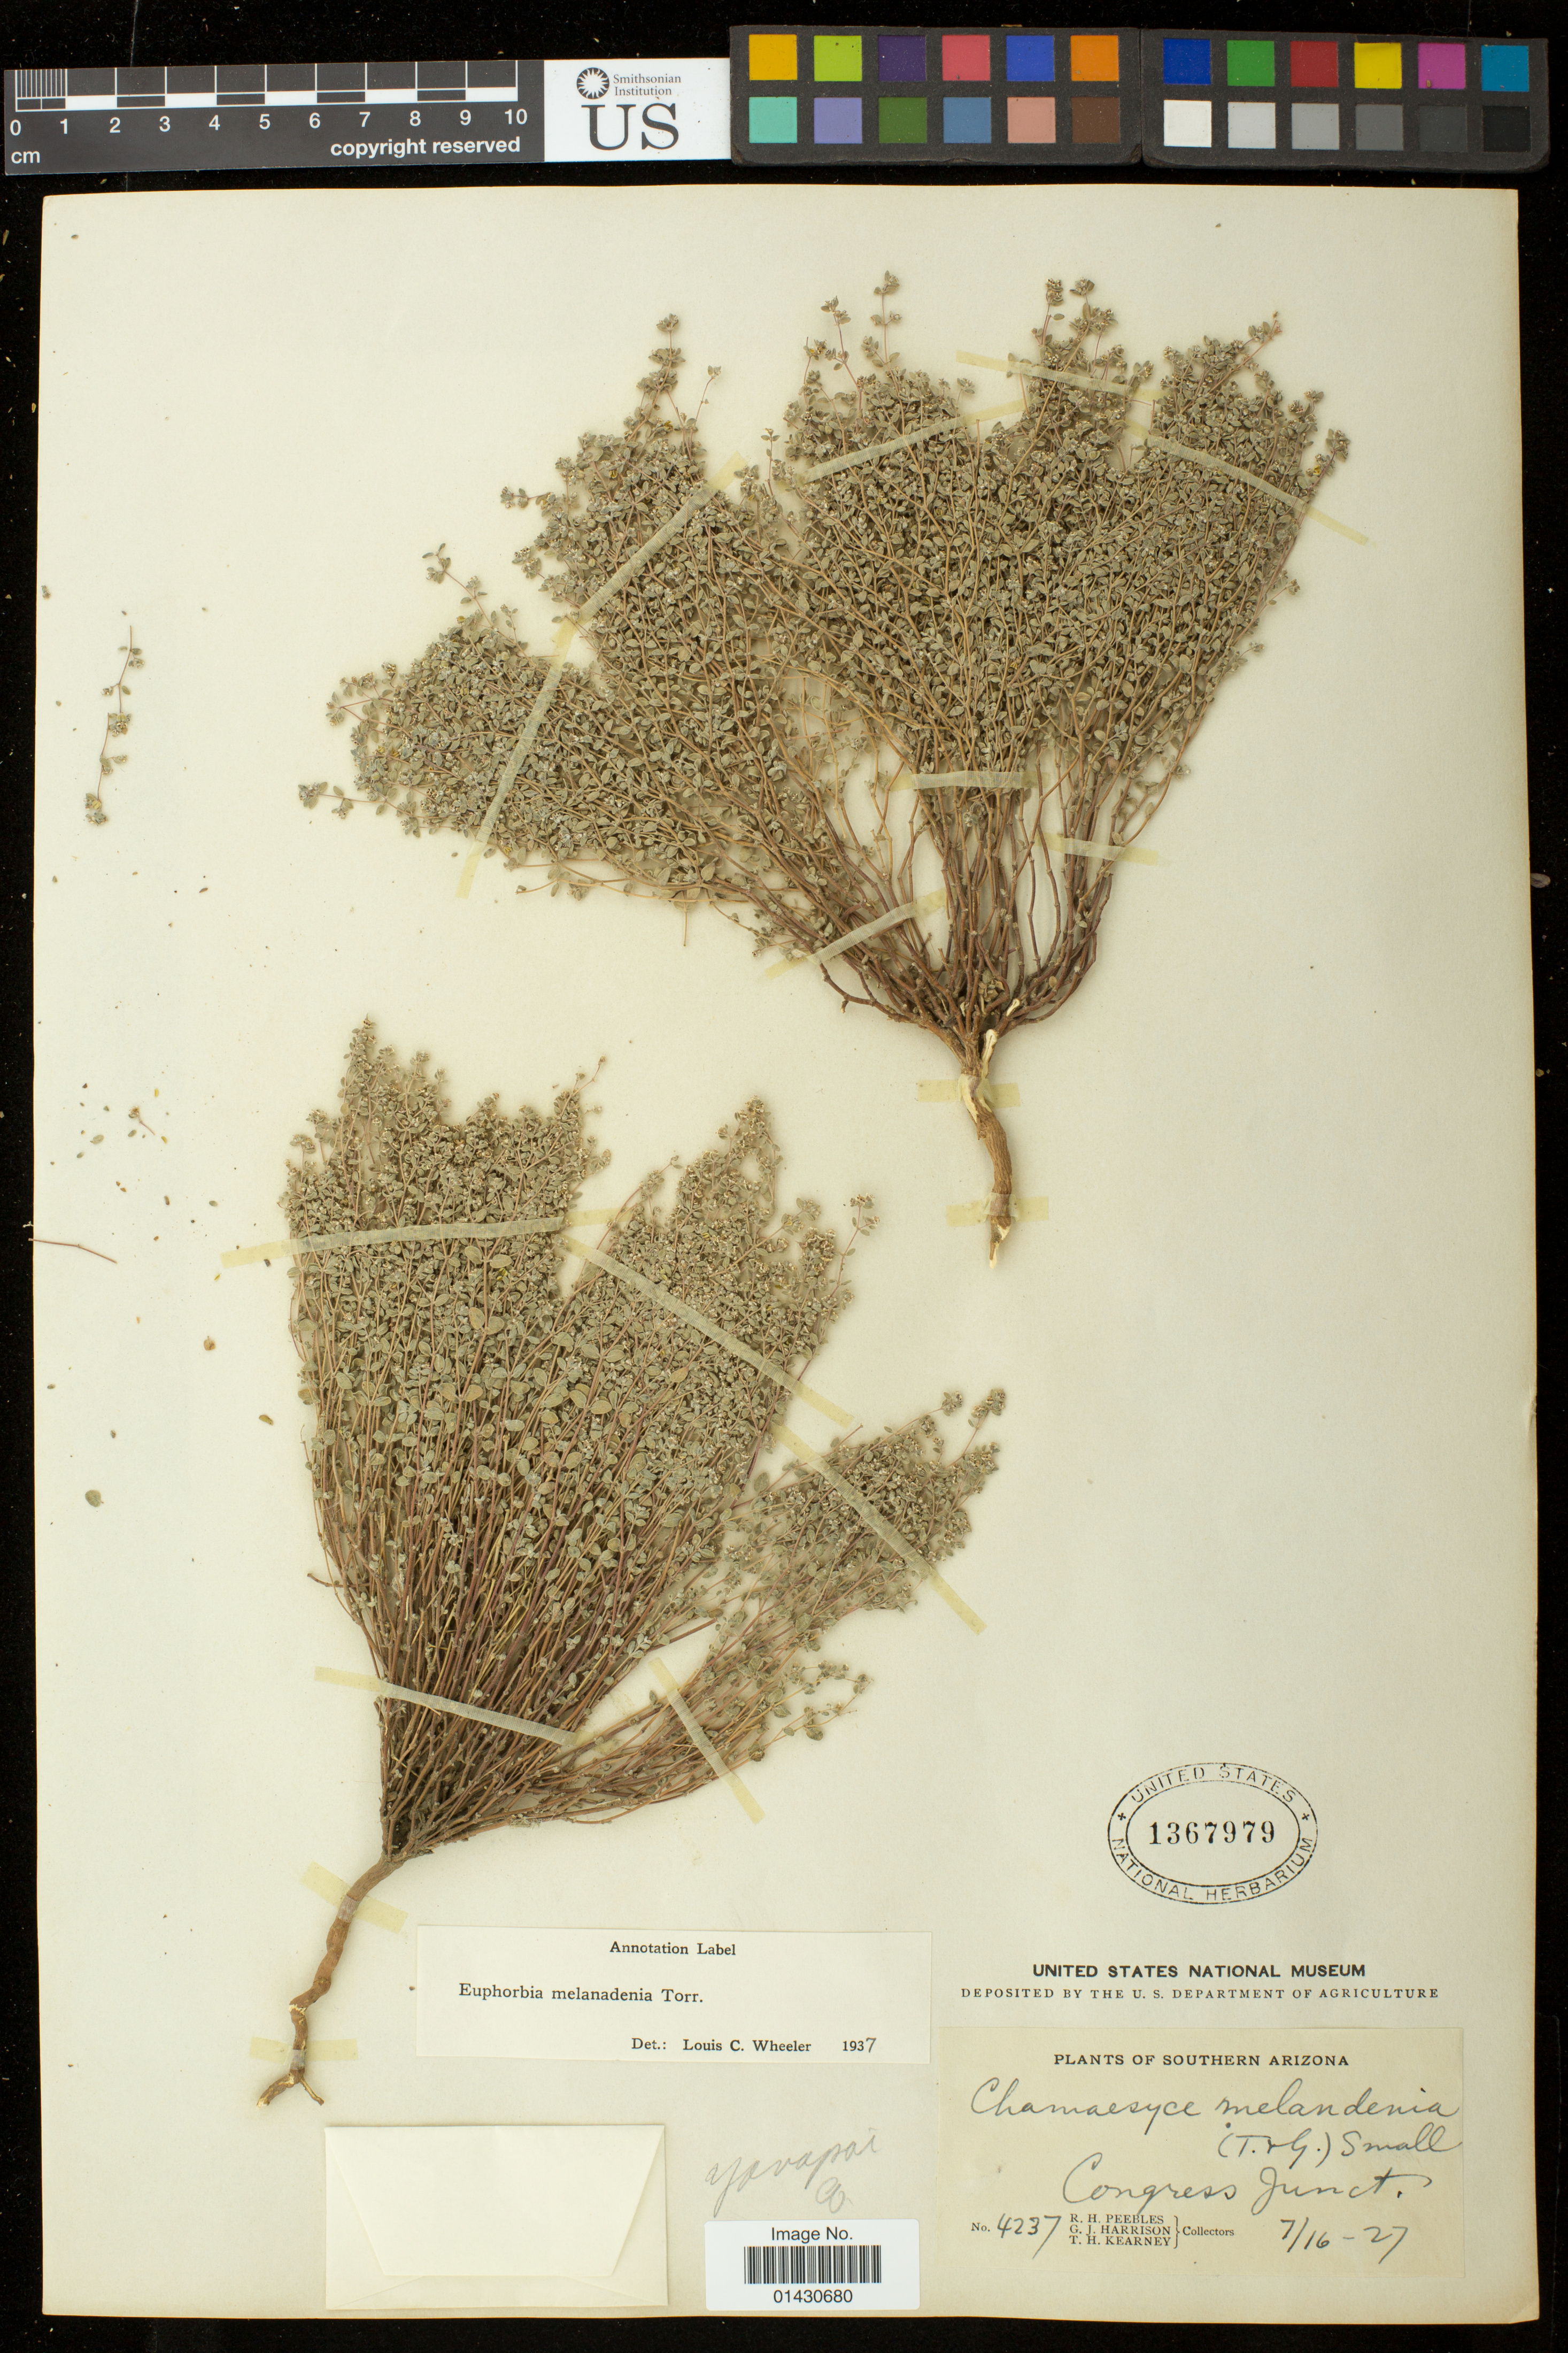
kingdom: Plantae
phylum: Tracheophyta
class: Magnoliopsida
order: Malpighiales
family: Euphorbiaceae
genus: Euphorbia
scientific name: Euphorbia melanadenia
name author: Torr.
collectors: R. H. Peebles, G. J. Harrison & T. H. Kearney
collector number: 4237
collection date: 1927-07-16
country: United States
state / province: Arizona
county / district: Yavapai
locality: Congress Junction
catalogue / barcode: US 1367979